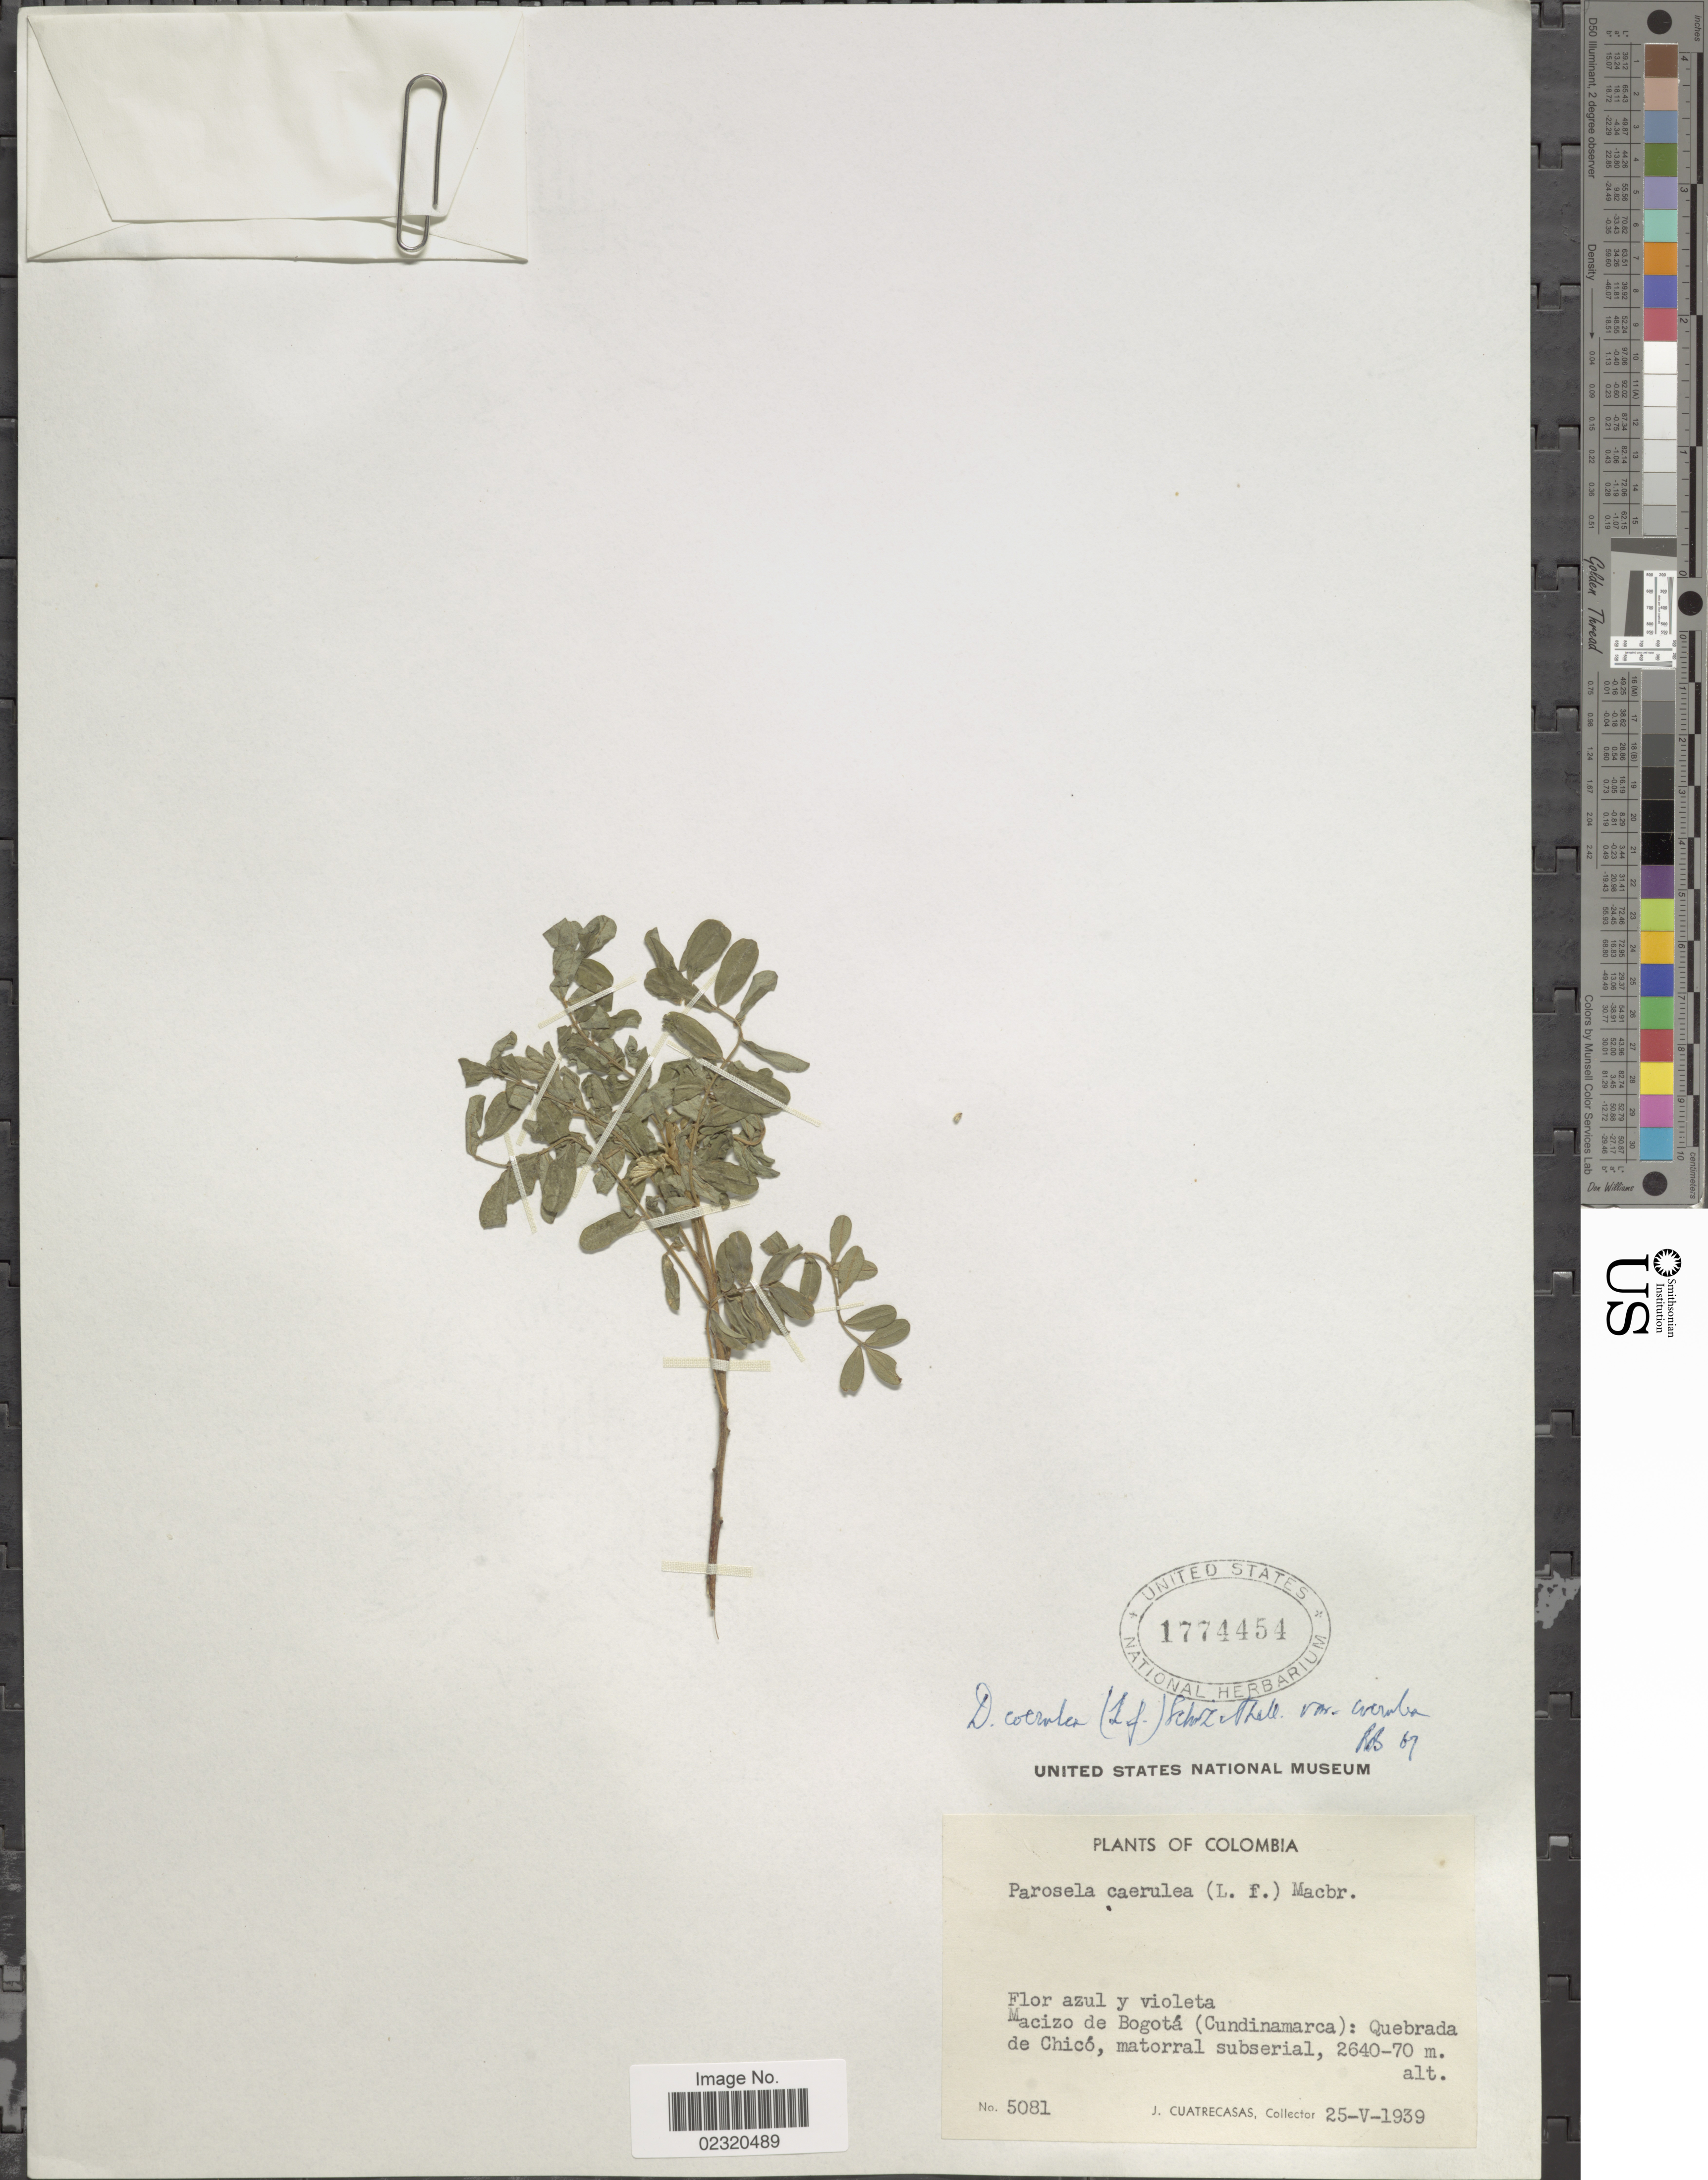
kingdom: Plantae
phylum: Tracheophyta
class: Magnoliopsida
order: Fabales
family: Fabaceae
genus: Dalea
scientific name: Dalea coerulea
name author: (L. f.) Schinz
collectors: J. Cuatrecasas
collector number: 5081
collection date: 1939-05-25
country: Colombia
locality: Macizo de Bogota (Cundinamarca), Quebrada de Chico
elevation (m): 2640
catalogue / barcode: US 1774454